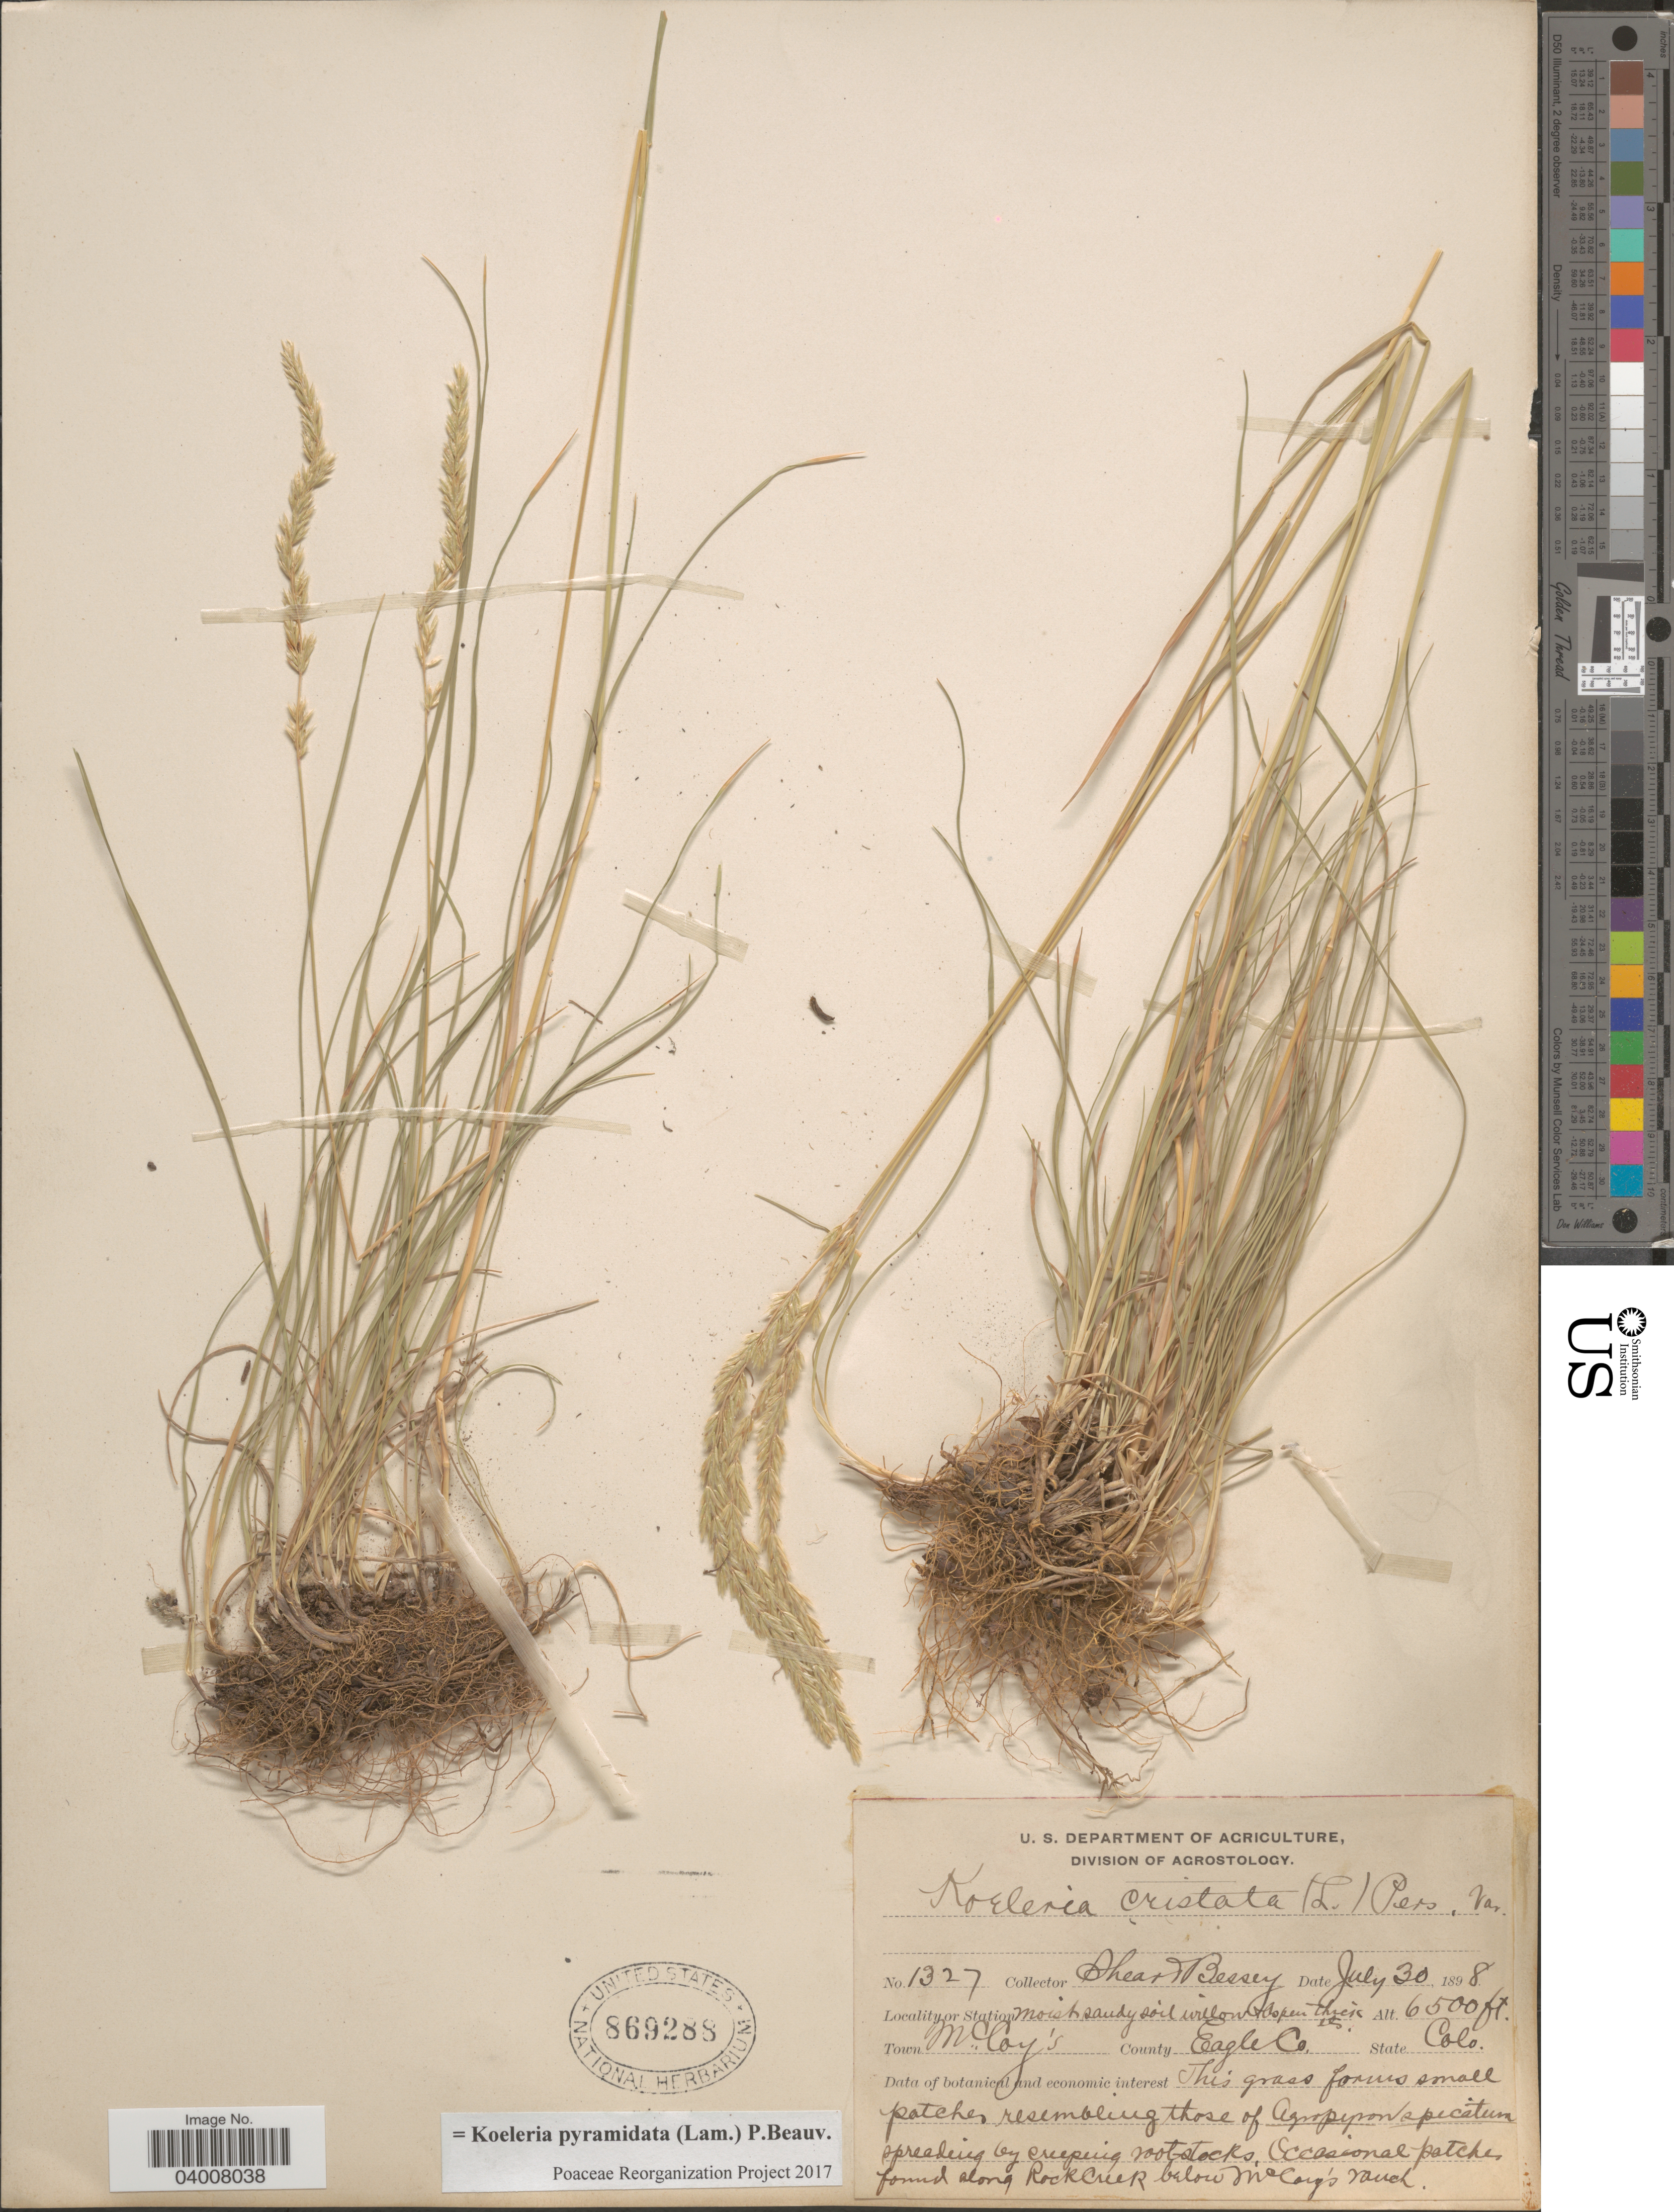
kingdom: Plantae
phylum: Tracheophyta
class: Liliopsida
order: Poales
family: Poaceae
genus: Koeleria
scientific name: Koeleria pyramidata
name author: (Lam.) P. Beauv.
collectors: -- Shear & -. Bessey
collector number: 1327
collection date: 1898-07-30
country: United States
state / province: Colorado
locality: Mcoy's, Eagle Co.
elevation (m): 1981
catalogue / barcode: US 869288